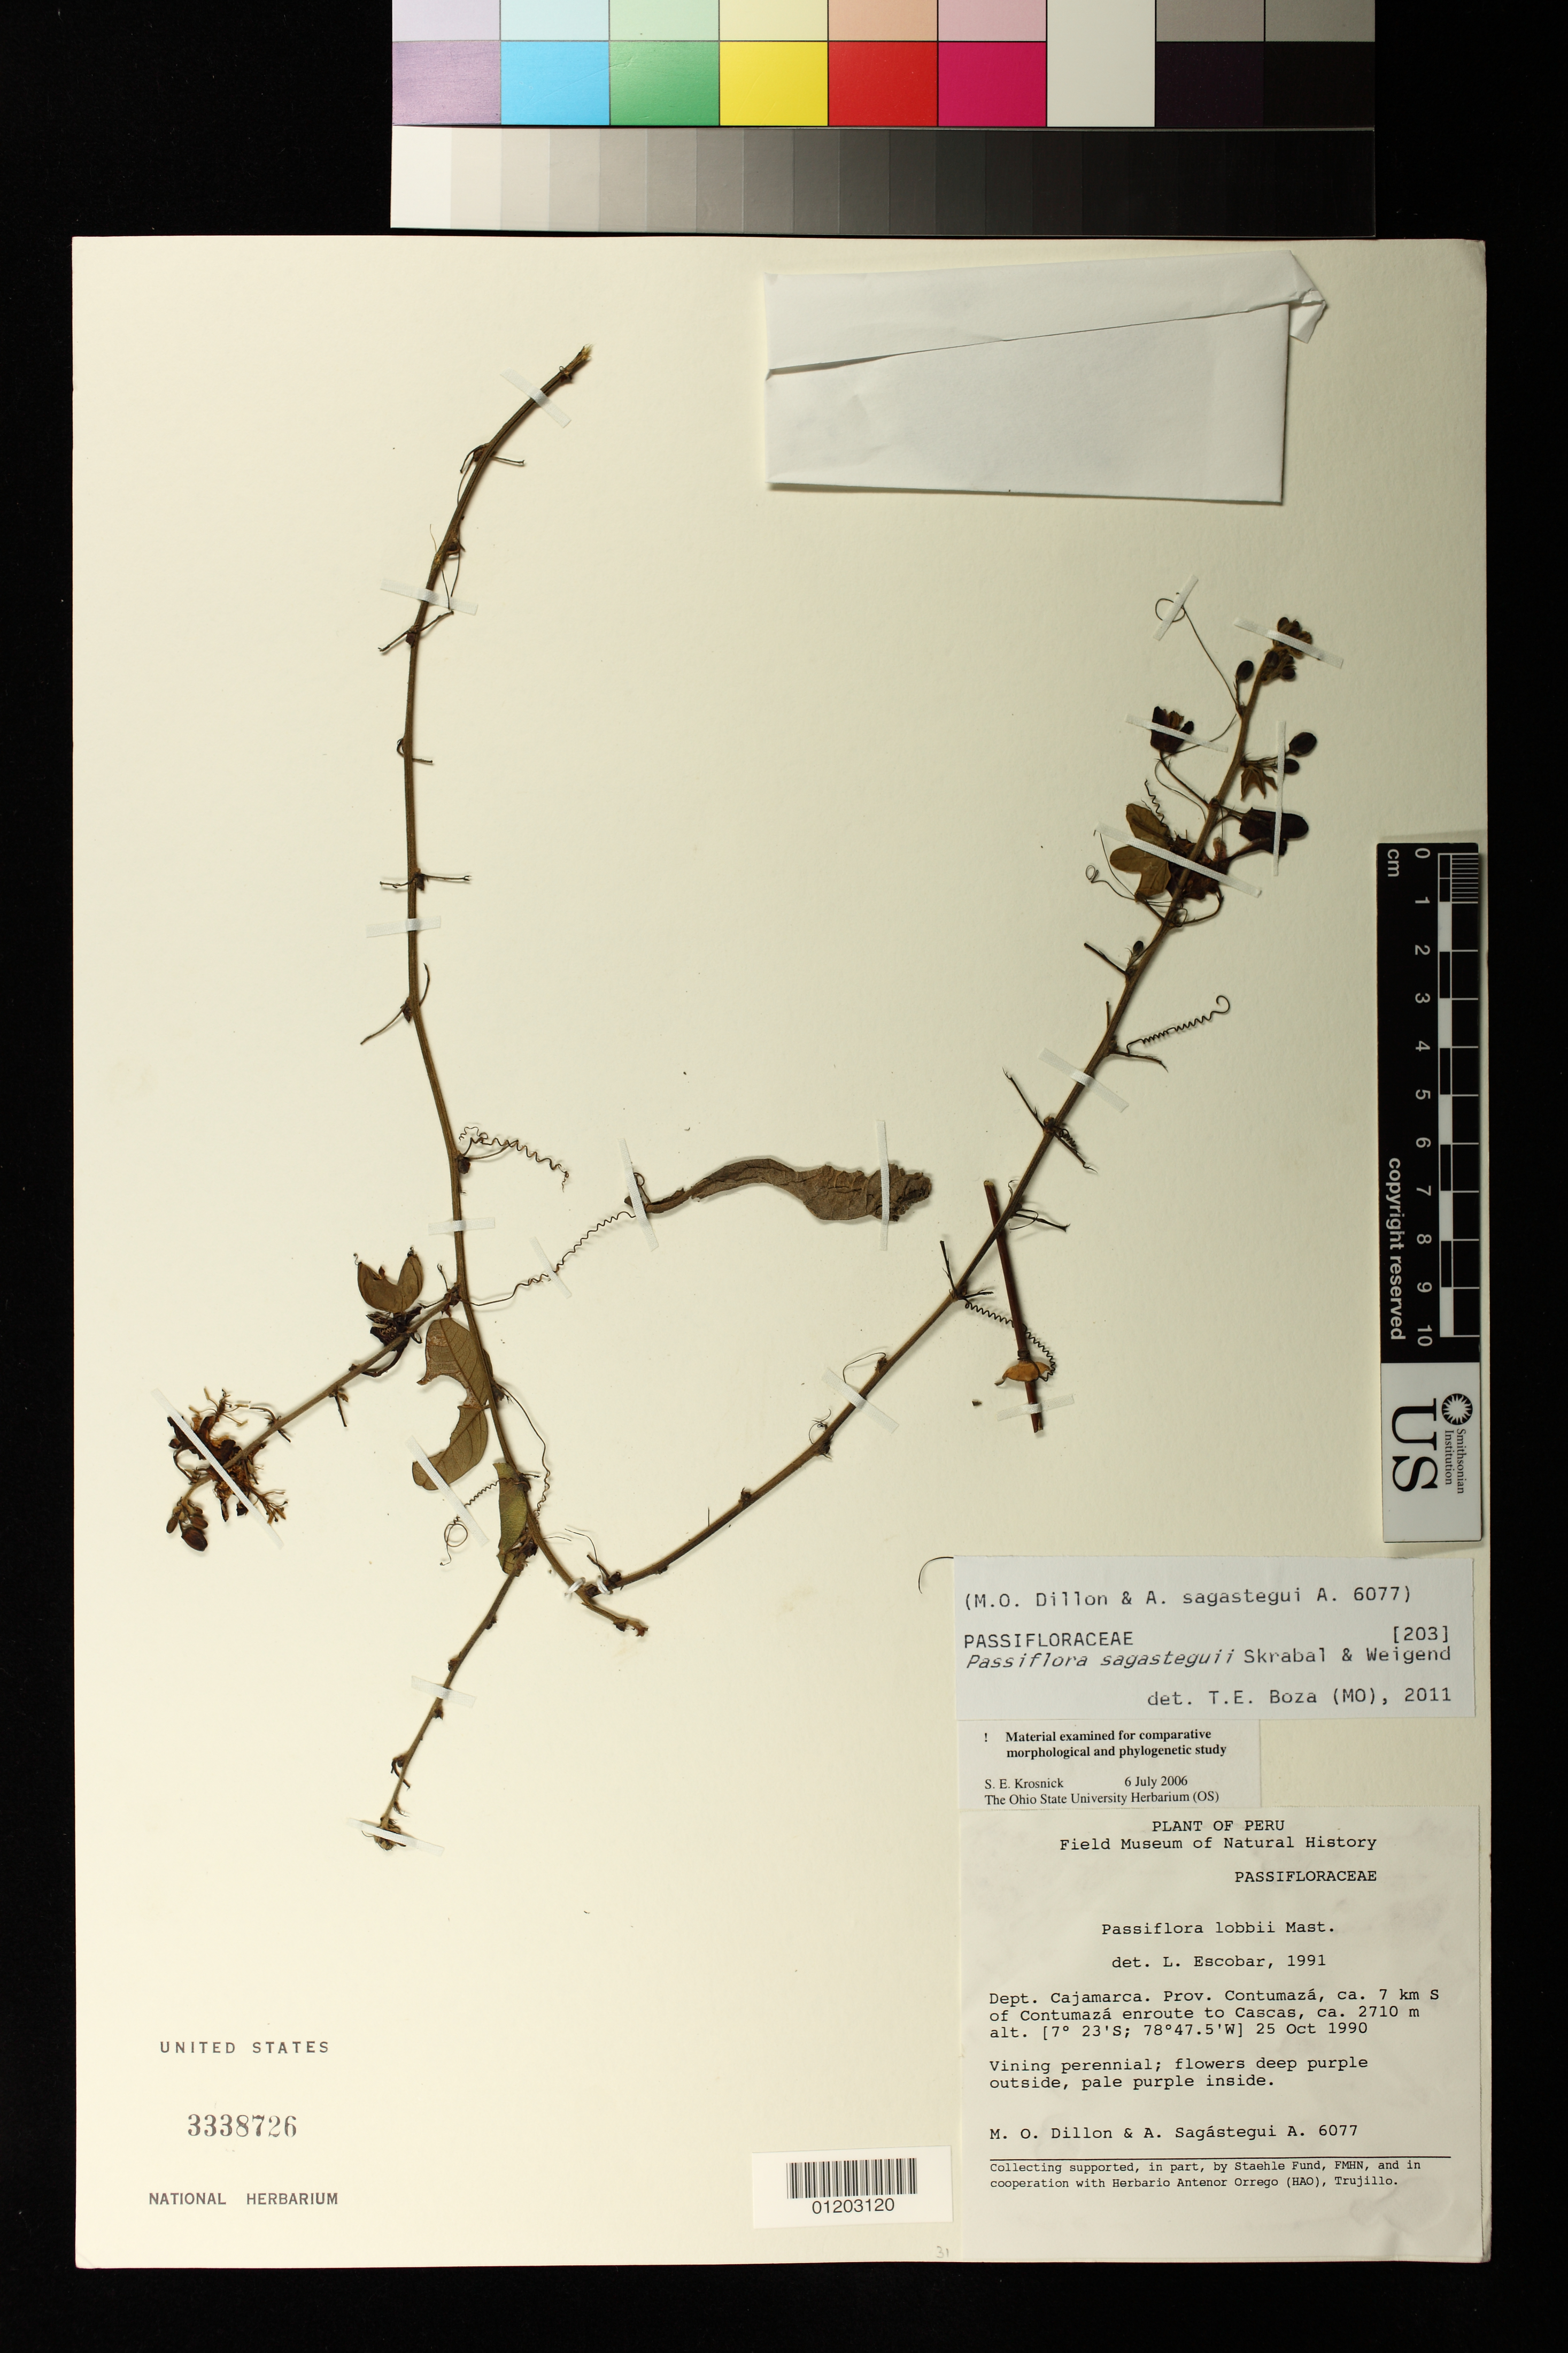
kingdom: Plantae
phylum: Tracheophyta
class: Magnoliopsida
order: Malpighiales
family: Passifloraceae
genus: Passiflora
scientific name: Passiflora sagasteguii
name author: Skrabal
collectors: M. O. Dillon & A. Sagástegui A.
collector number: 6077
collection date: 1990-10-25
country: Peru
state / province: Cajamarca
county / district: Contumazá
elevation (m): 826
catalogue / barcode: US 3338726